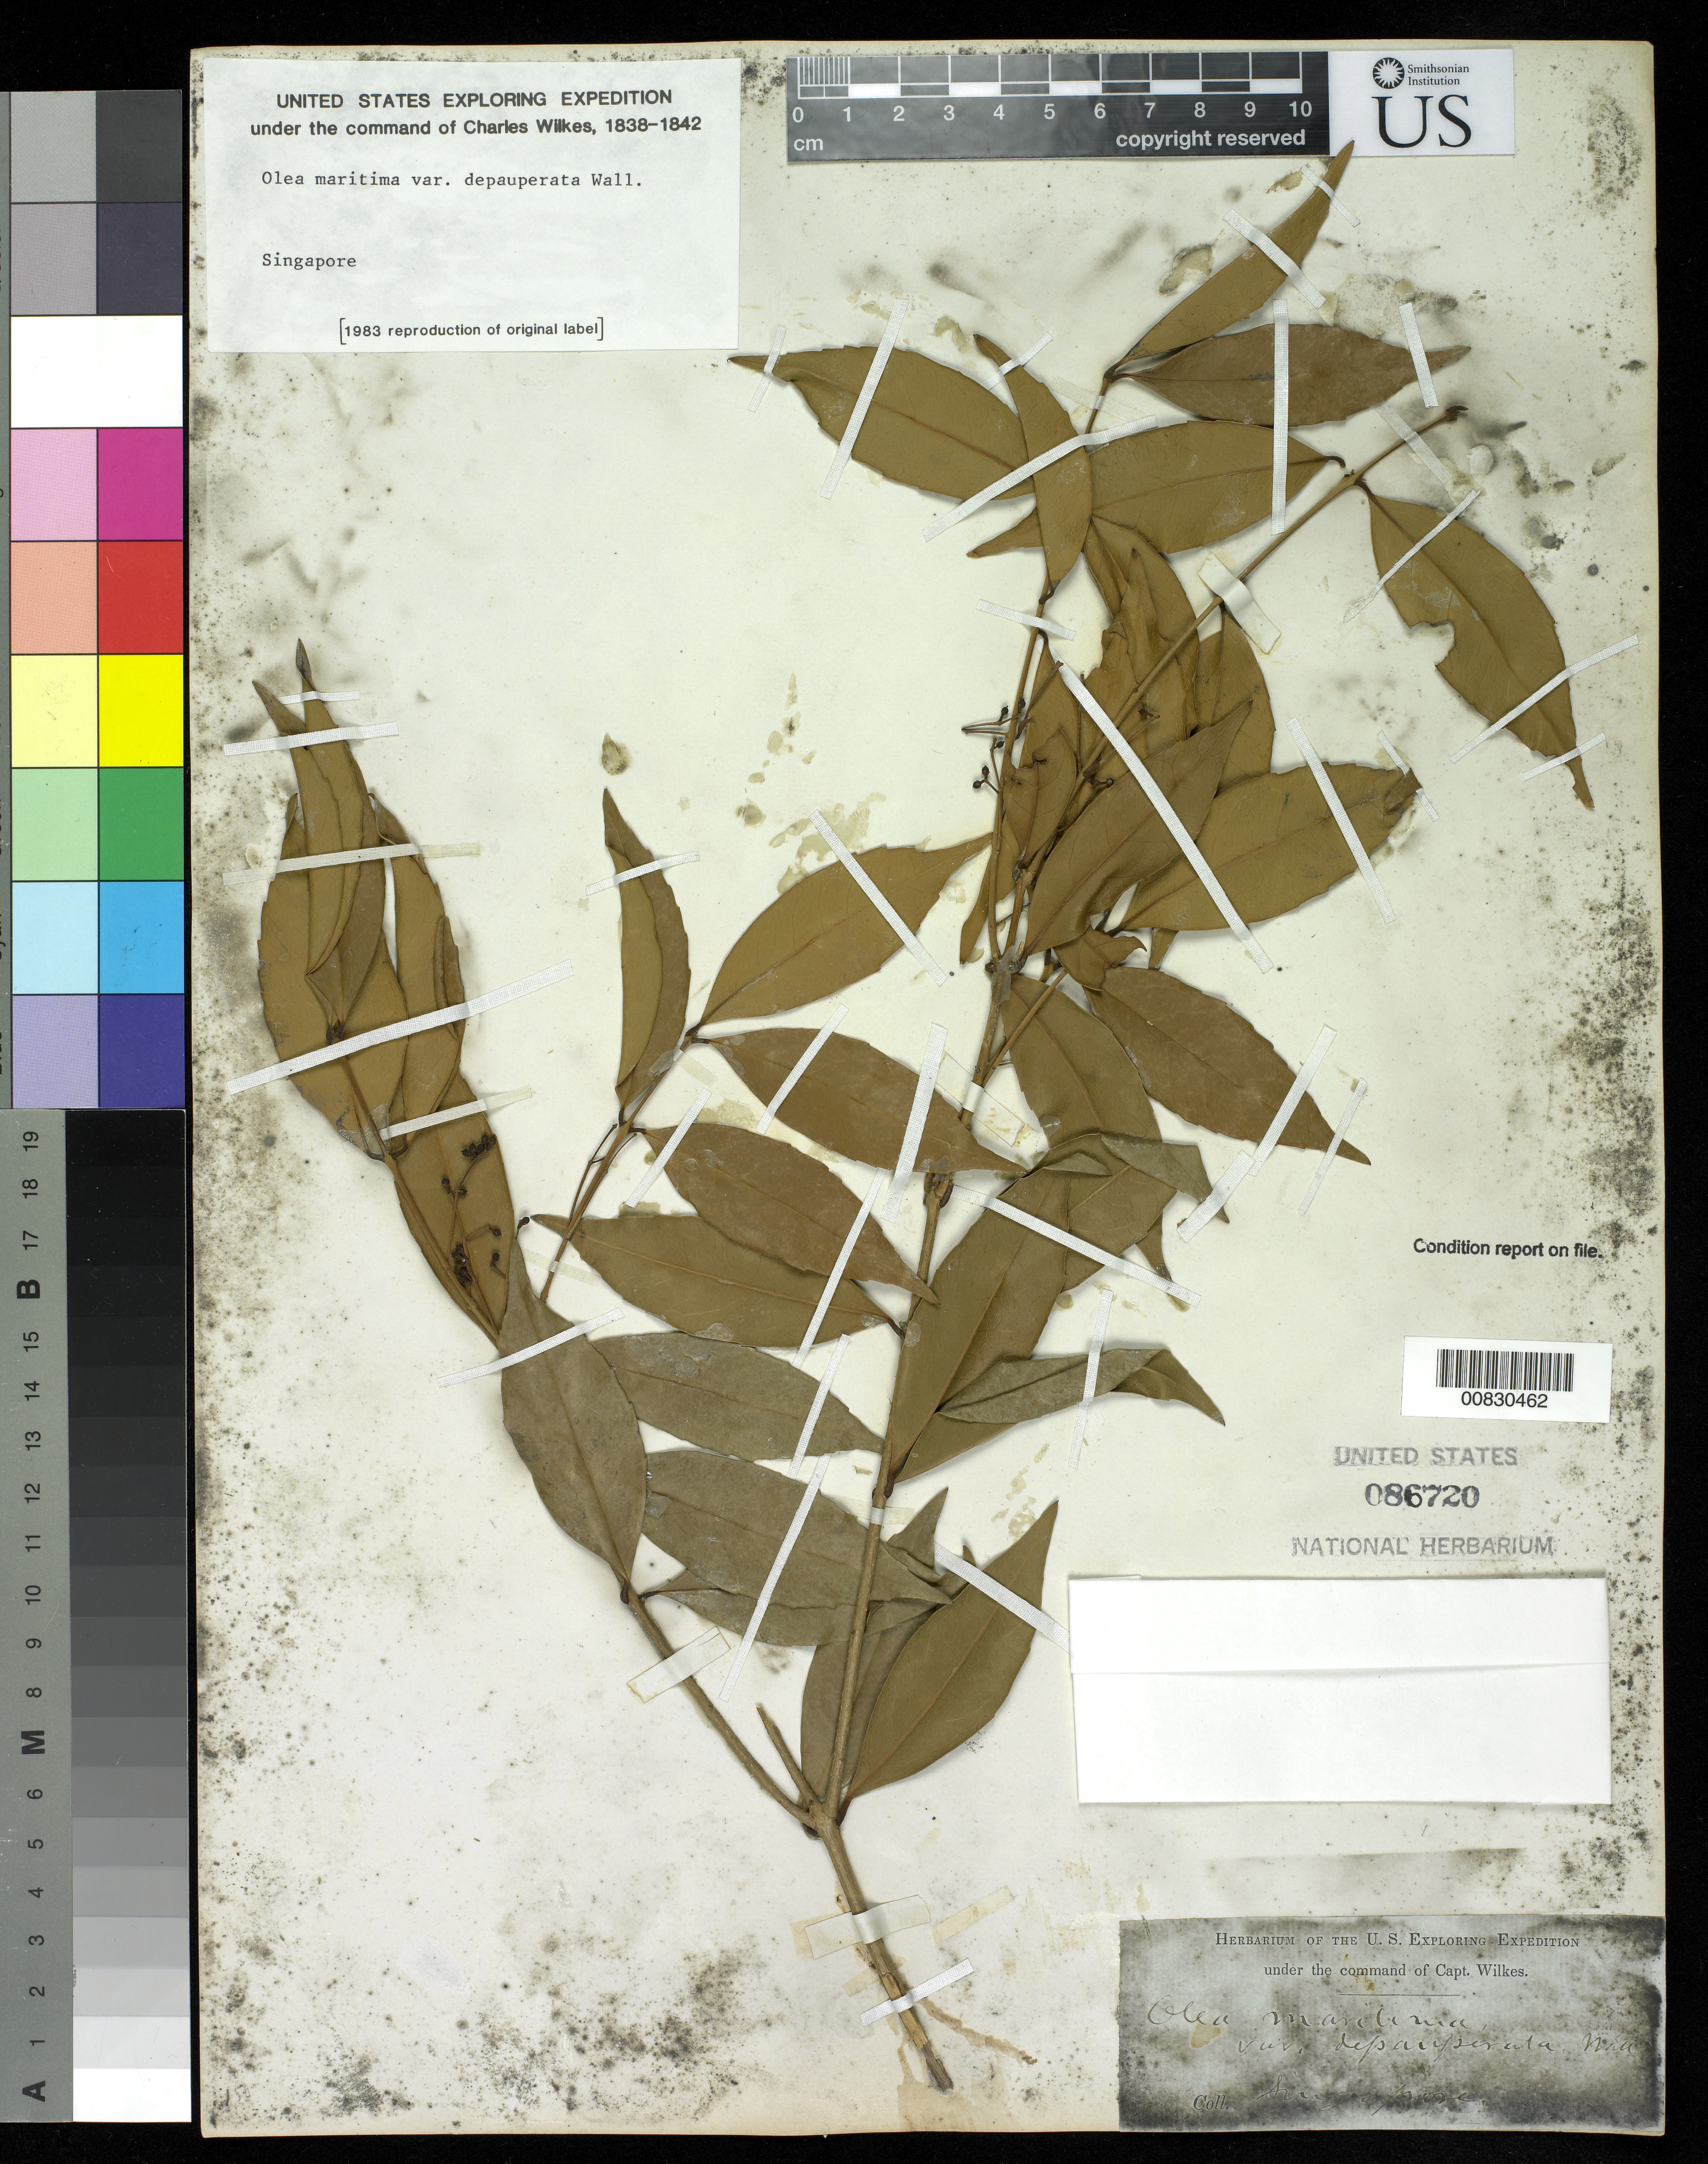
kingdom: Plantae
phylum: Tracheophyta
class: Magnoliopsida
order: Lamiales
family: Oleaceae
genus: Olea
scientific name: Olea maritima var. depauperata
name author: Wall. & G. Don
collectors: Wilkes Explor. Exped.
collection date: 1838/1842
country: Singapore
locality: Singapore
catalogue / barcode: US 86720